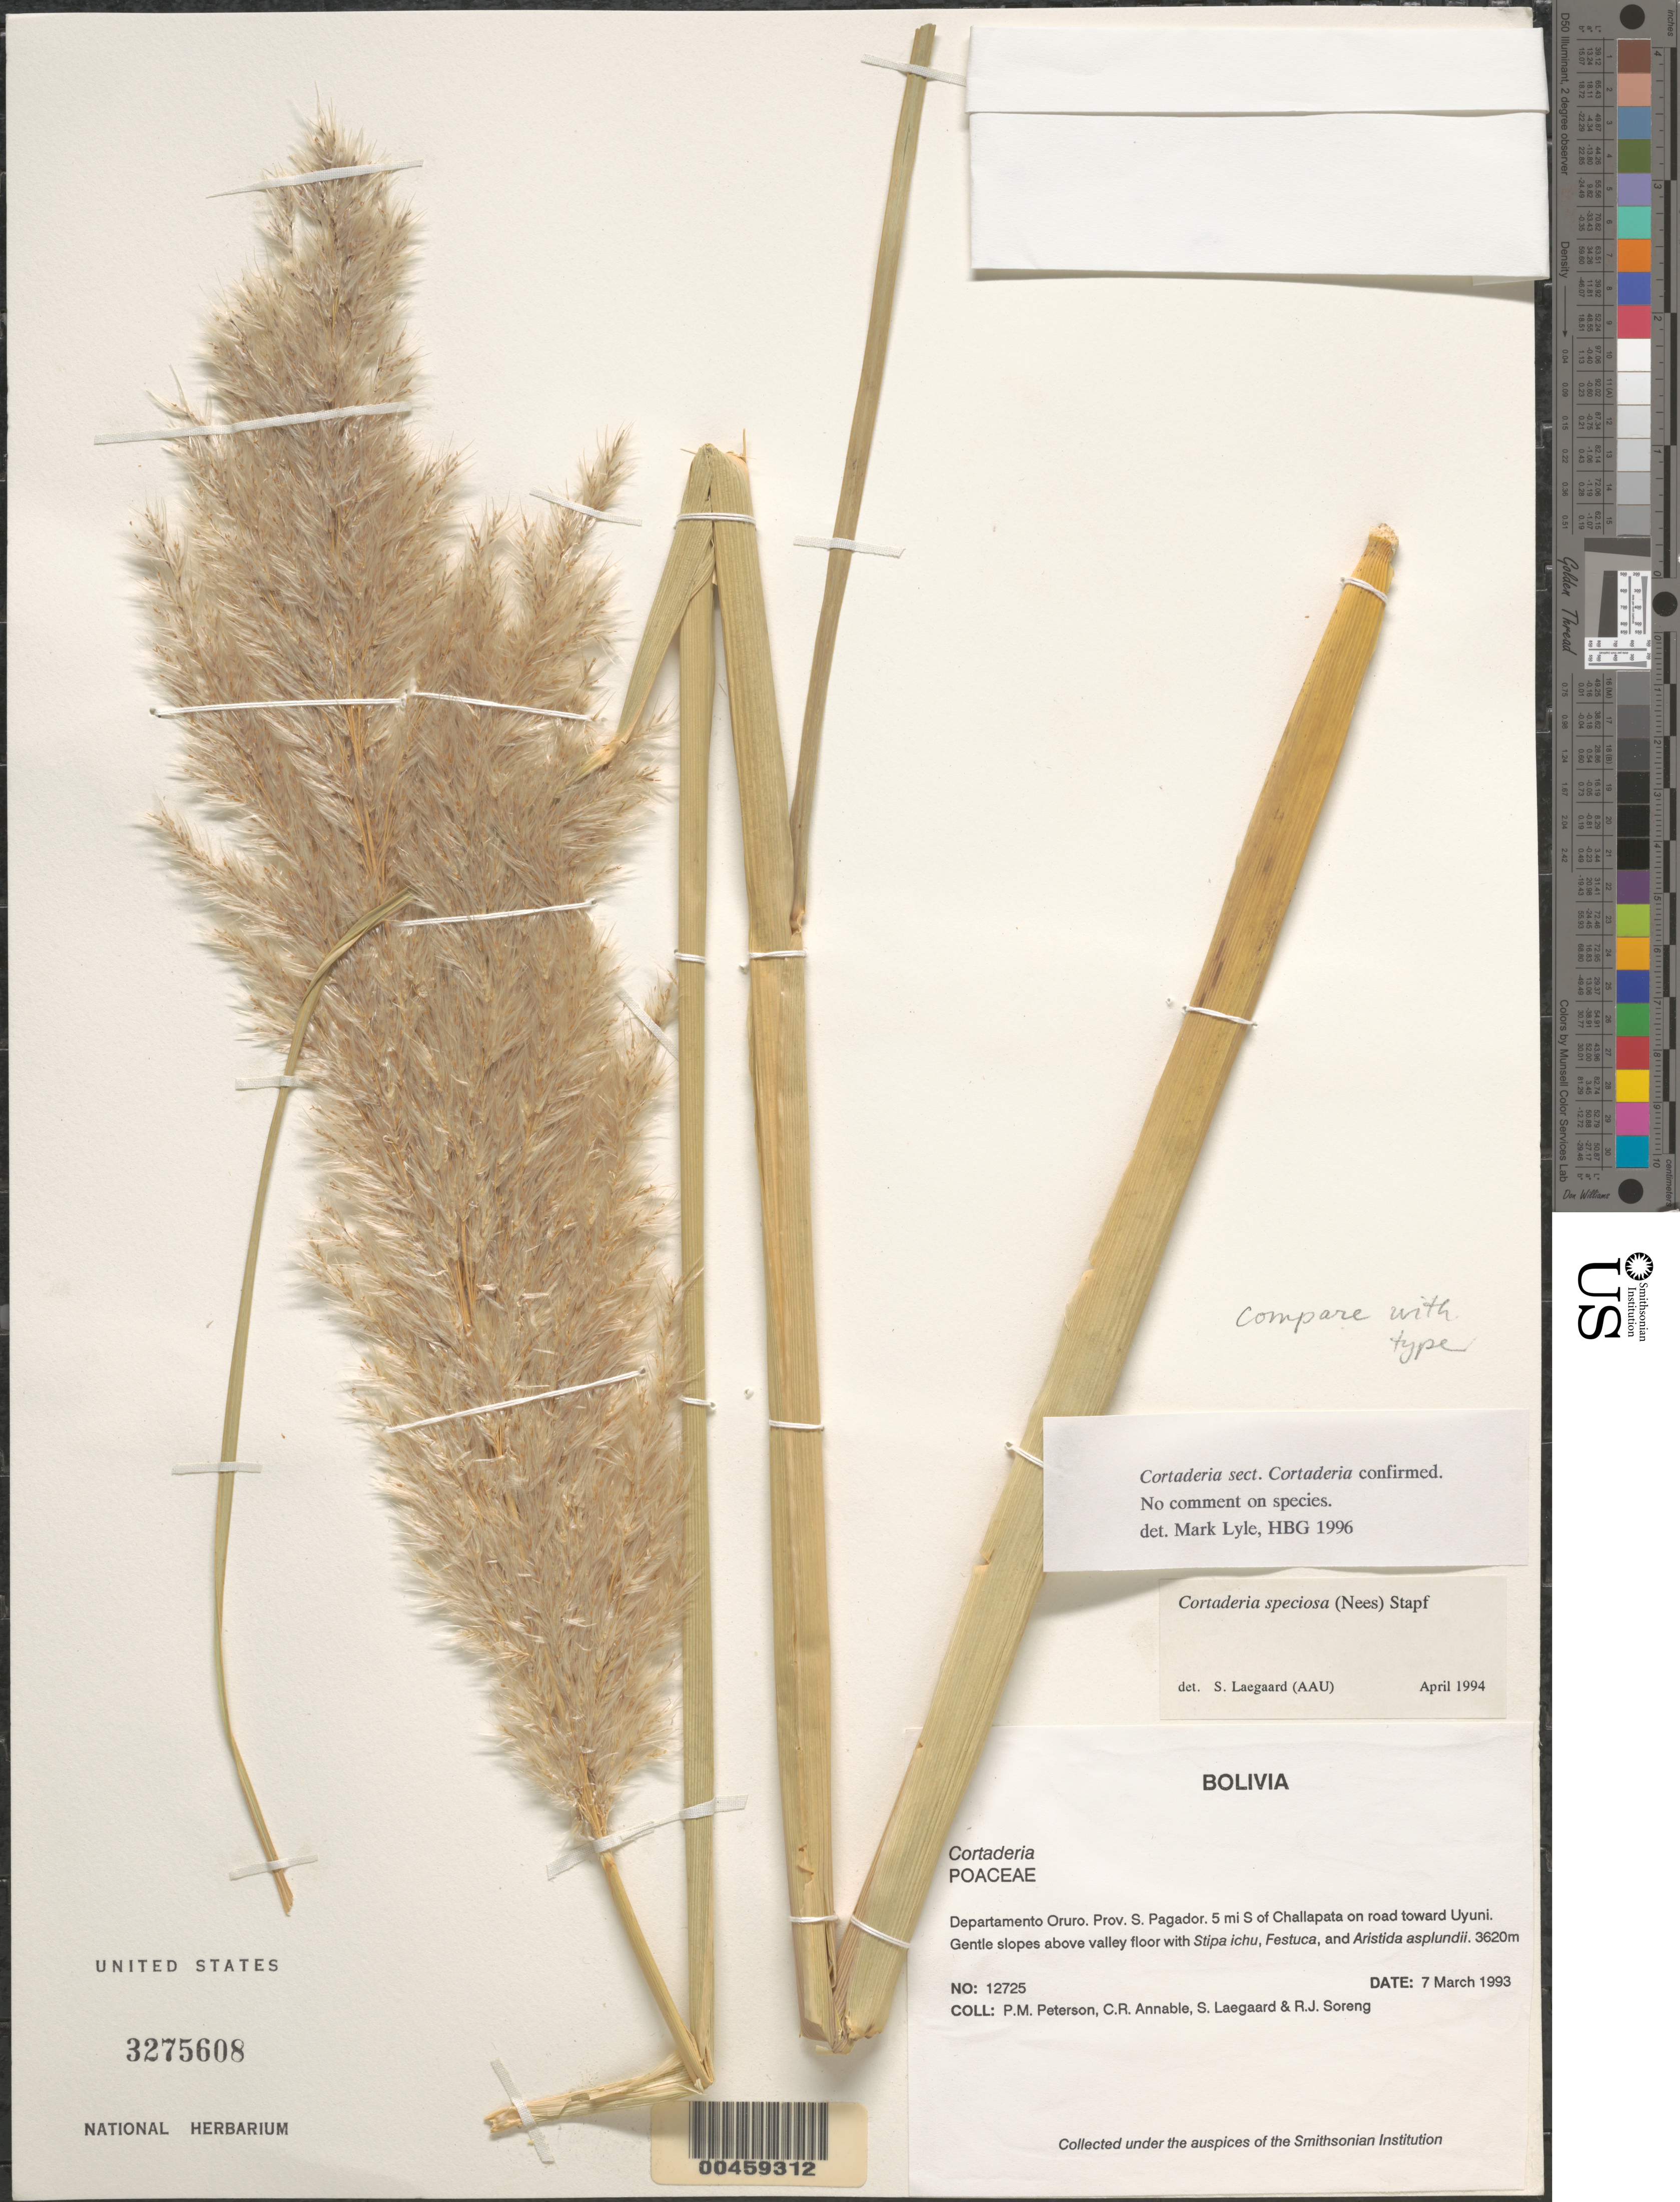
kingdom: Plantae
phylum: Tracheophyta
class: Liliopsida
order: Poales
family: Poaceae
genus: Cortaderia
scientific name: Cortaderia speciosa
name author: (Nees) Stapf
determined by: Lægaard, S., (AAU), University of Aarhus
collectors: P. M. Peterson, C. R. Annable, S. Lægaard & R. J. Soreng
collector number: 12725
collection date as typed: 07 Mar 1993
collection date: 1993-03-07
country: Bolivia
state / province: Oruro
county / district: Sebastián Pagador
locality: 5 mi S of Challapata on road toward Uyuni.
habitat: Gentle slopes above valley floor with Stipa ichu, Festuca, and Aristida asplundii.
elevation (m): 3620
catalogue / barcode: US 3275608